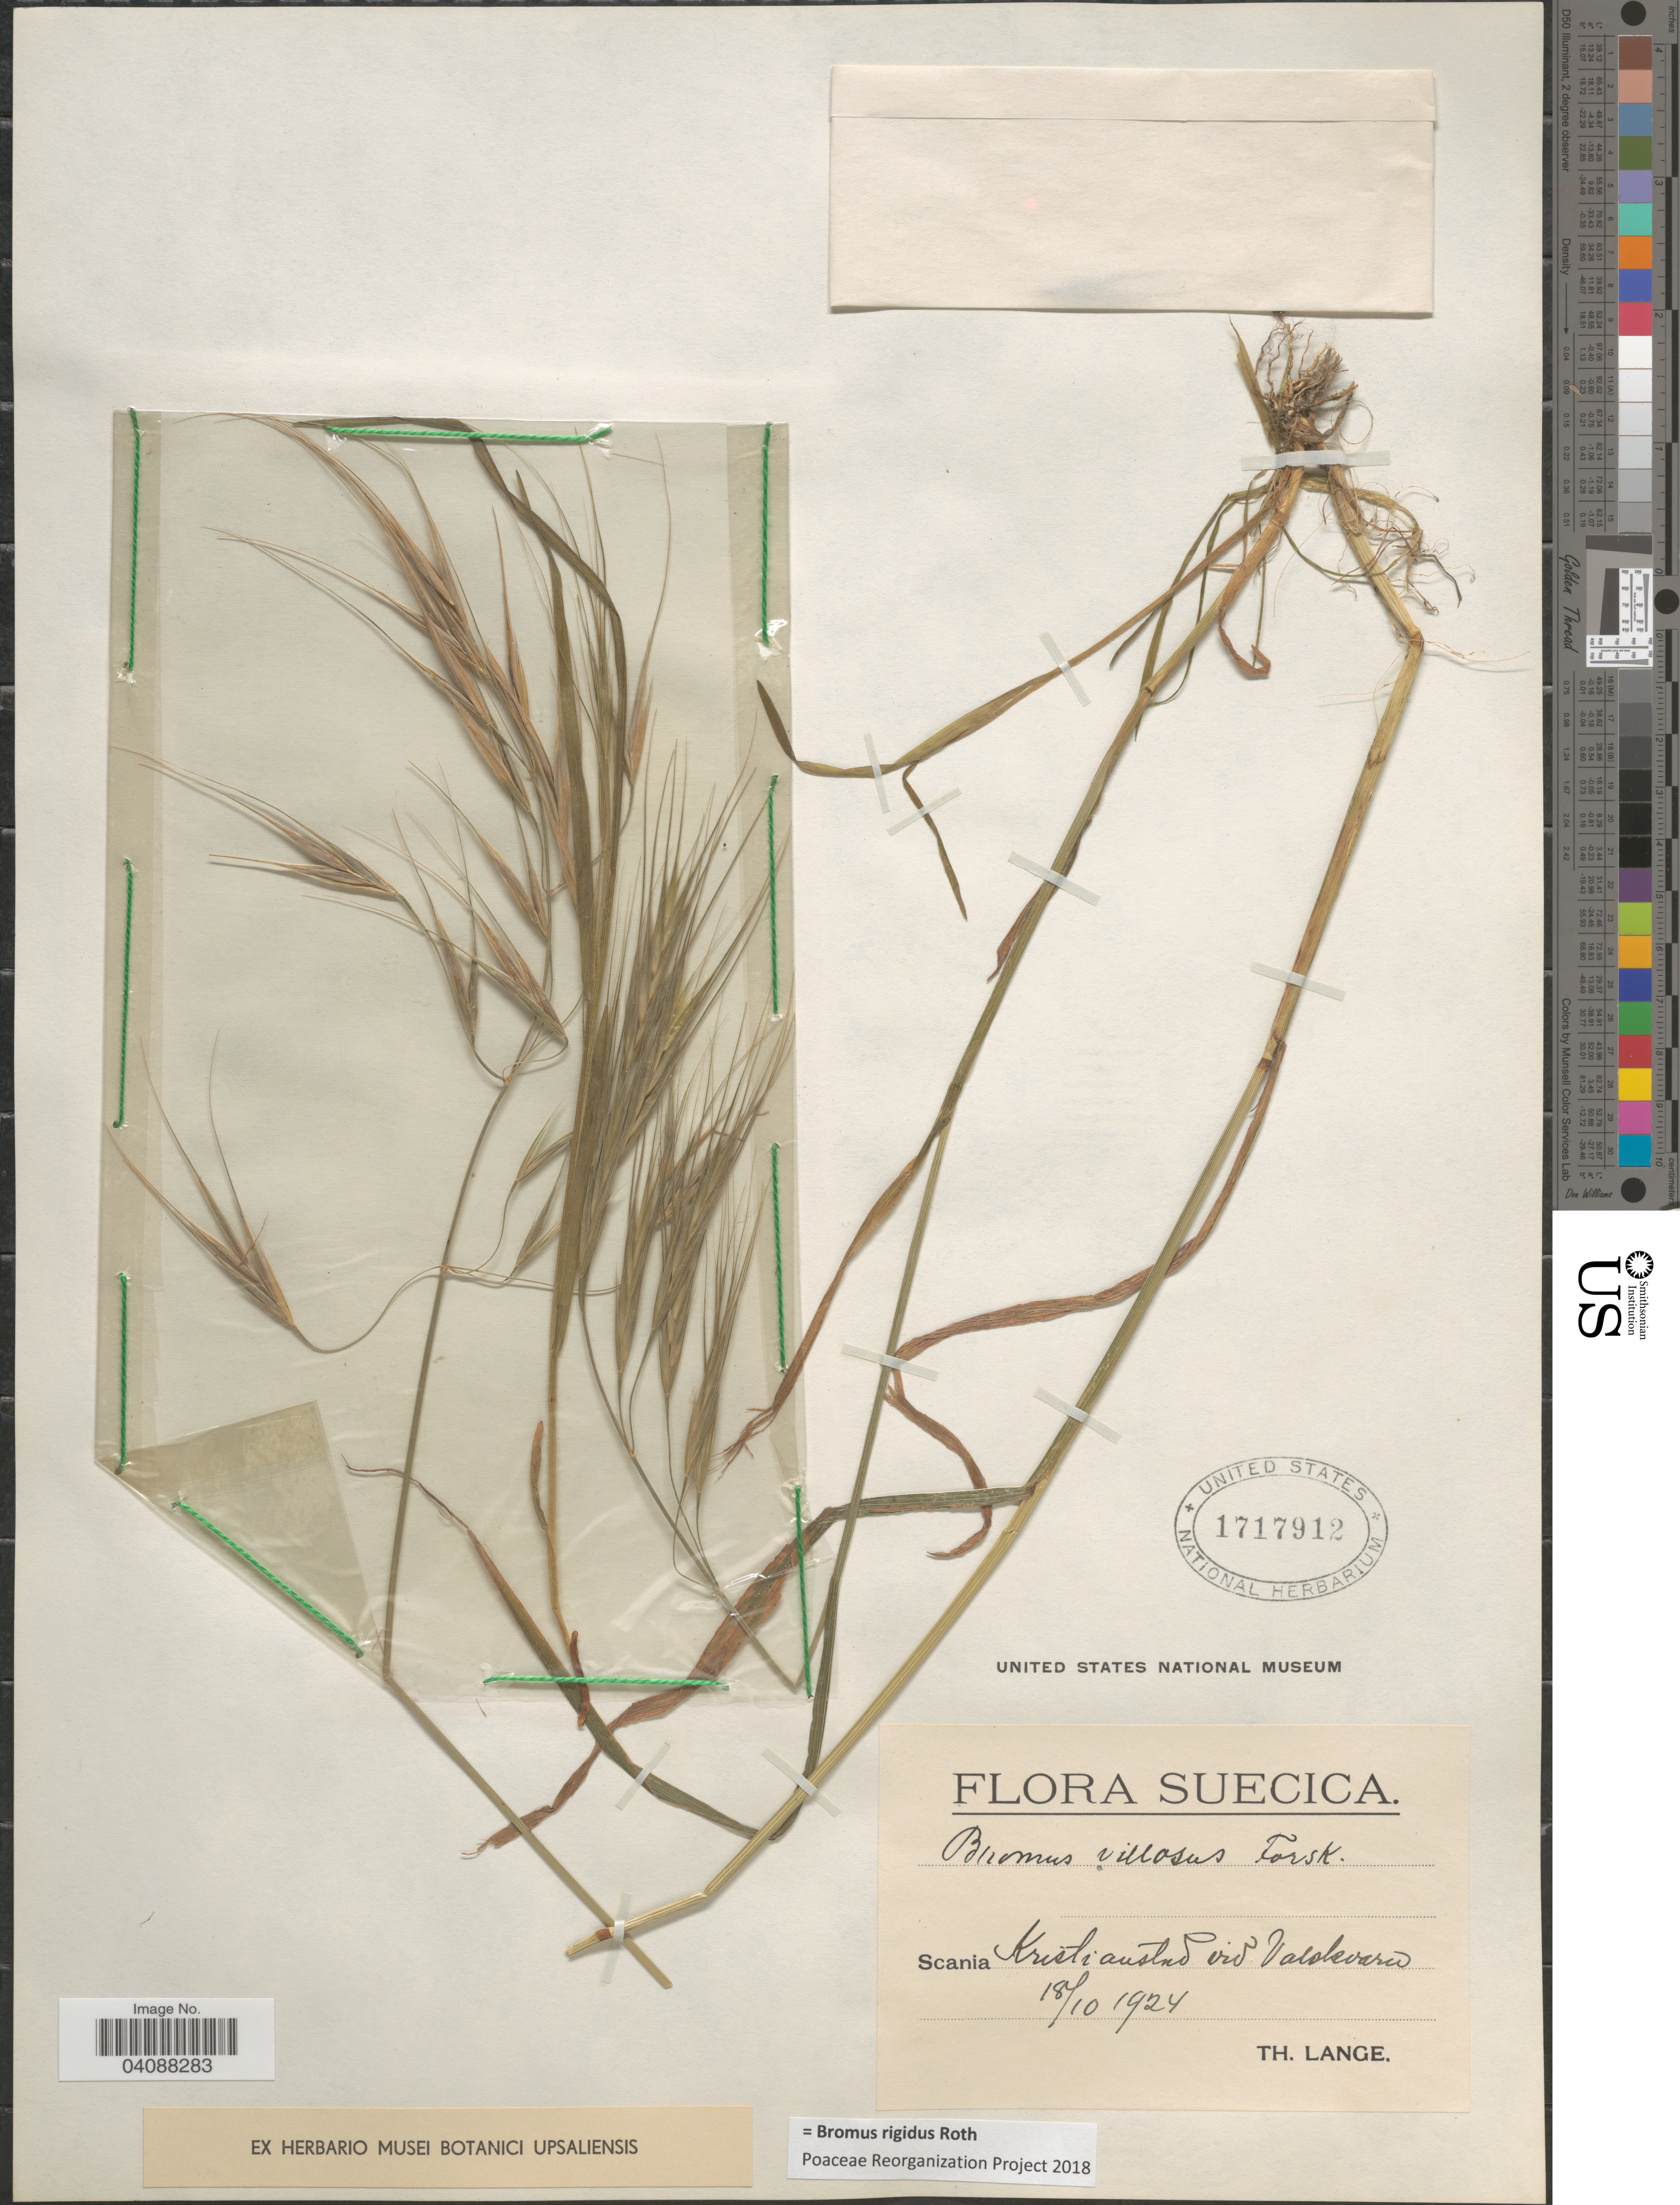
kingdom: Plantae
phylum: Tracheophyta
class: Liliopsida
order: Poales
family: Poaceae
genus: Bromus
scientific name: Bromus rigidus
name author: Roth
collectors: T. Lange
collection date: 1924-10-18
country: Sweden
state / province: Skåne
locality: Suecica. Scania. Kristianstad vid Valskvarn [interpreted].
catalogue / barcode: US 1717912